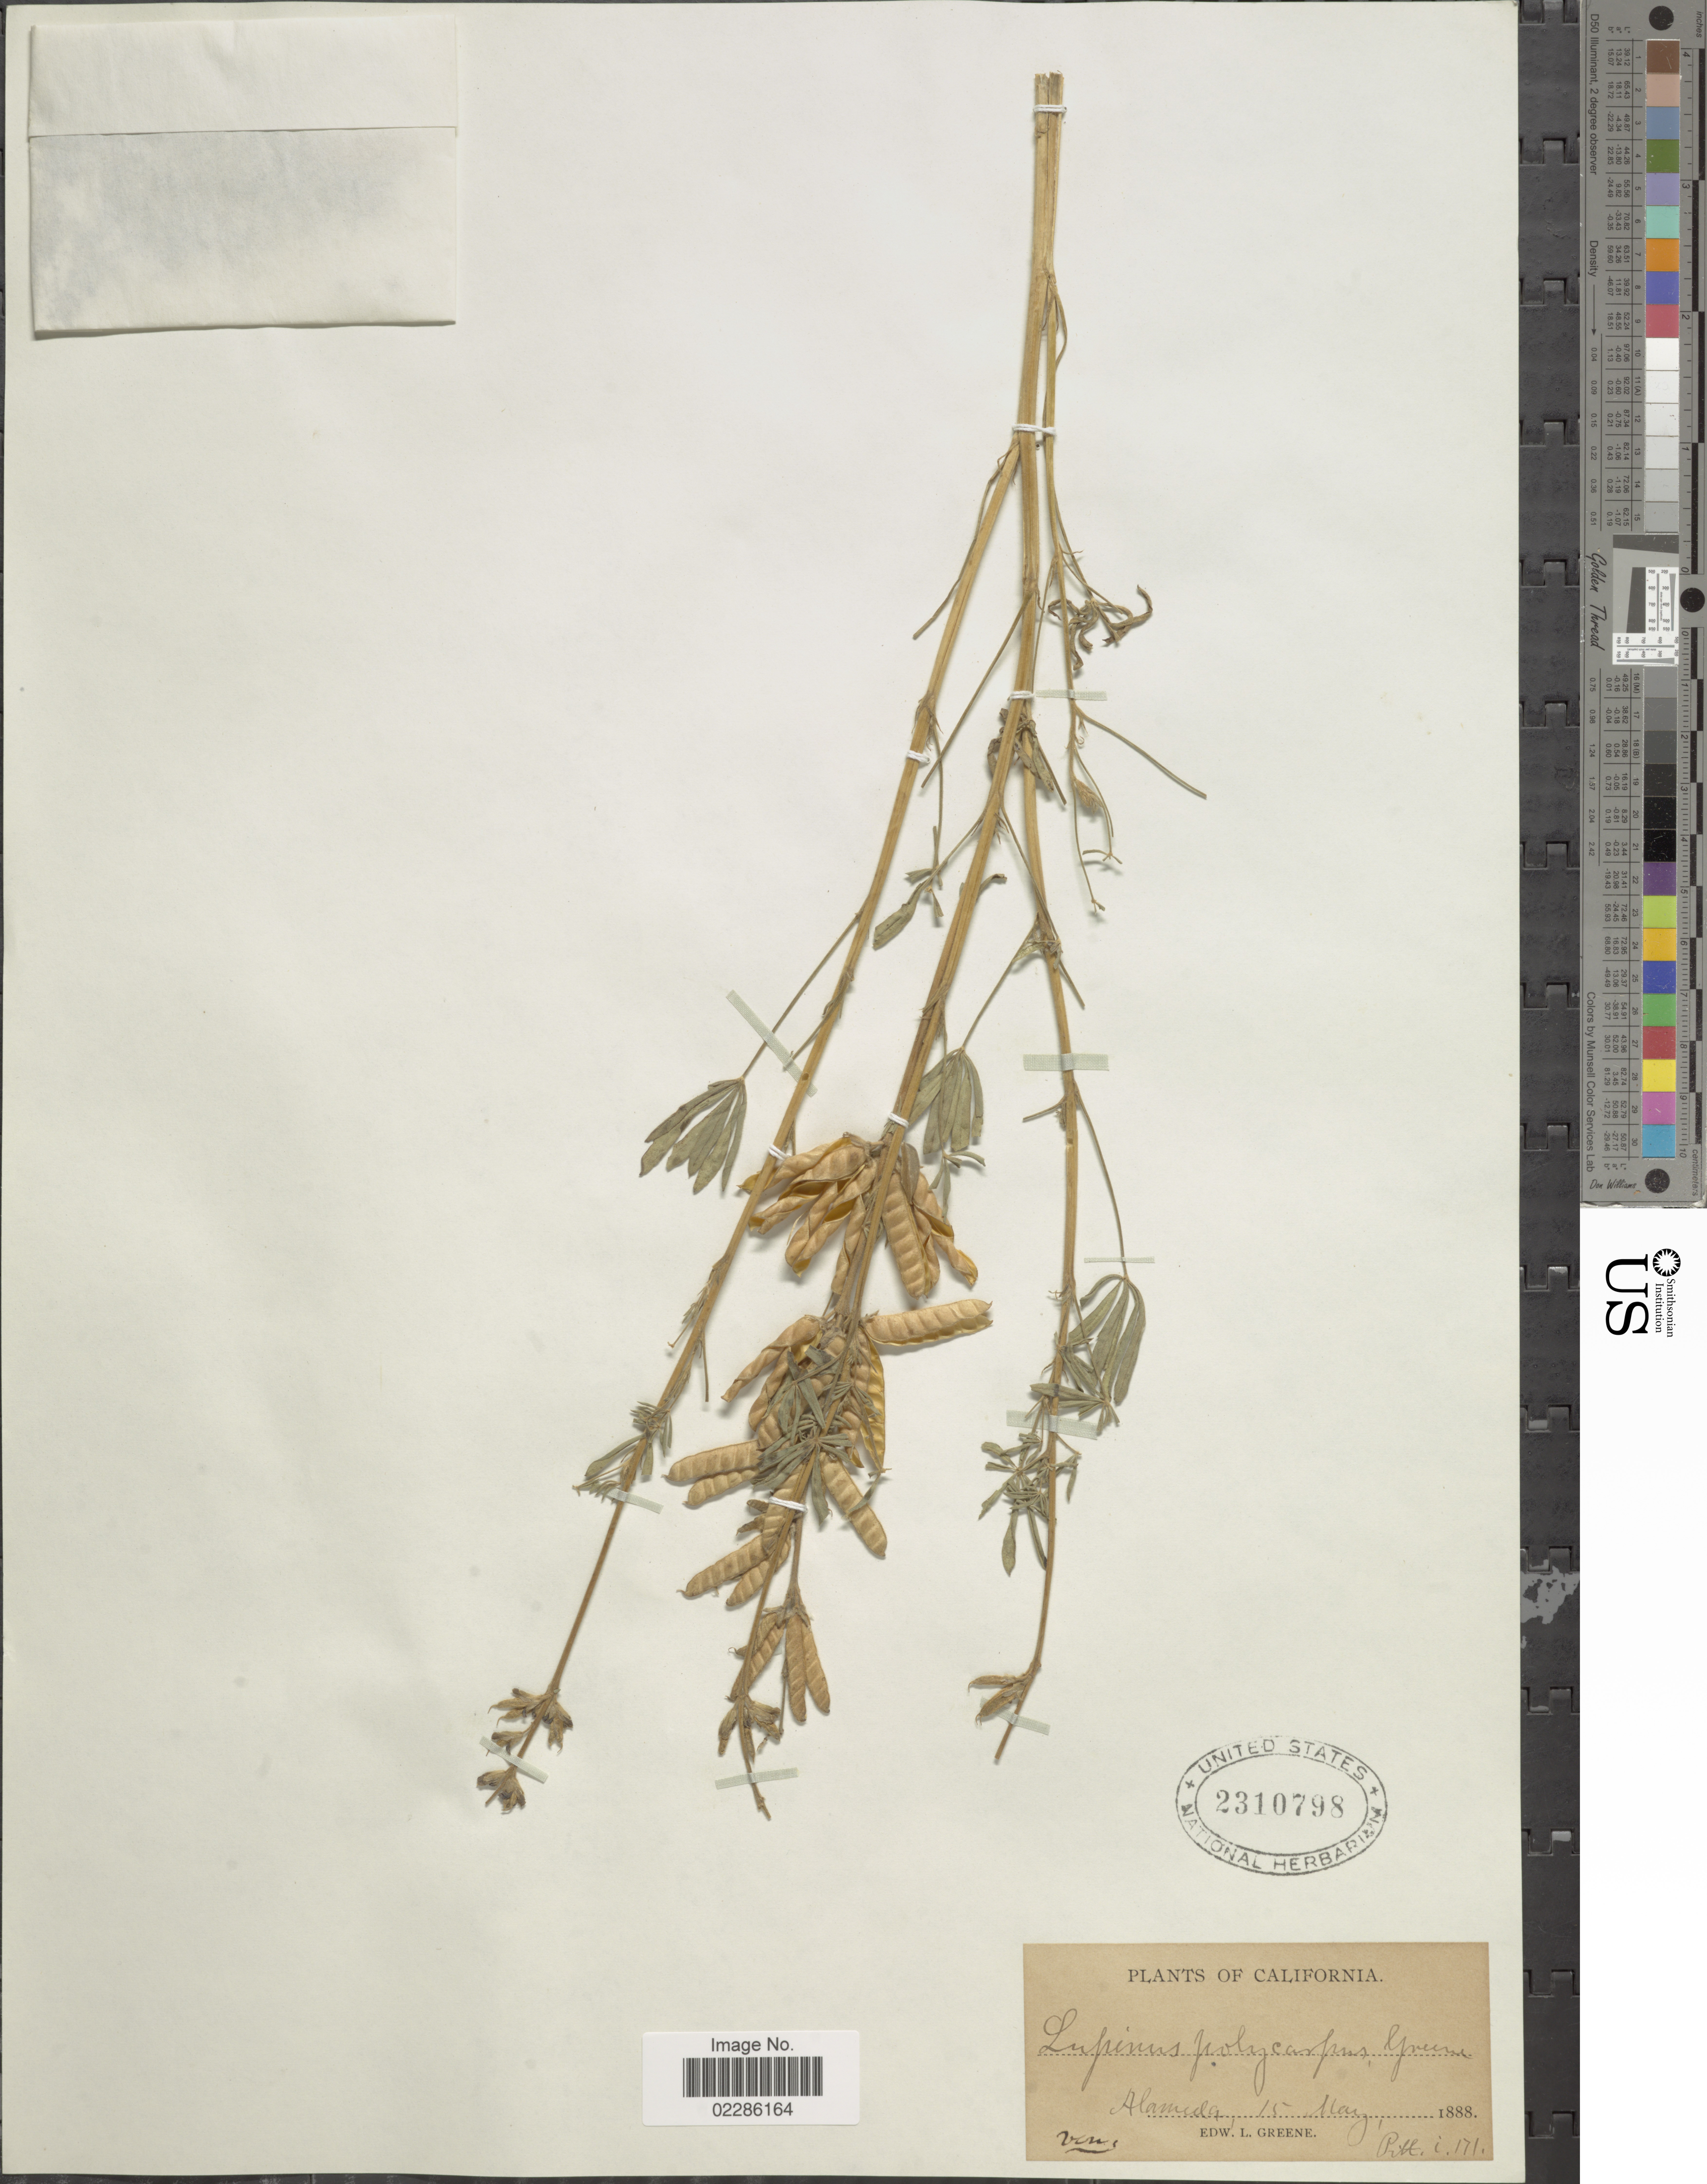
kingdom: Plantae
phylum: Tracheophyta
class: Magnoliopsida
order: Fabales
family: Fabaceae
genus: Lupinus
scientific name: Lupinus micranthus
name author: Douglas ex Lindl.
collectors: E. L. Greene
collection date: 1888-05-15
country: United States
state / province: California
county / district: Alameda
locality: Alameda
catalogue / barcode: US 2310798